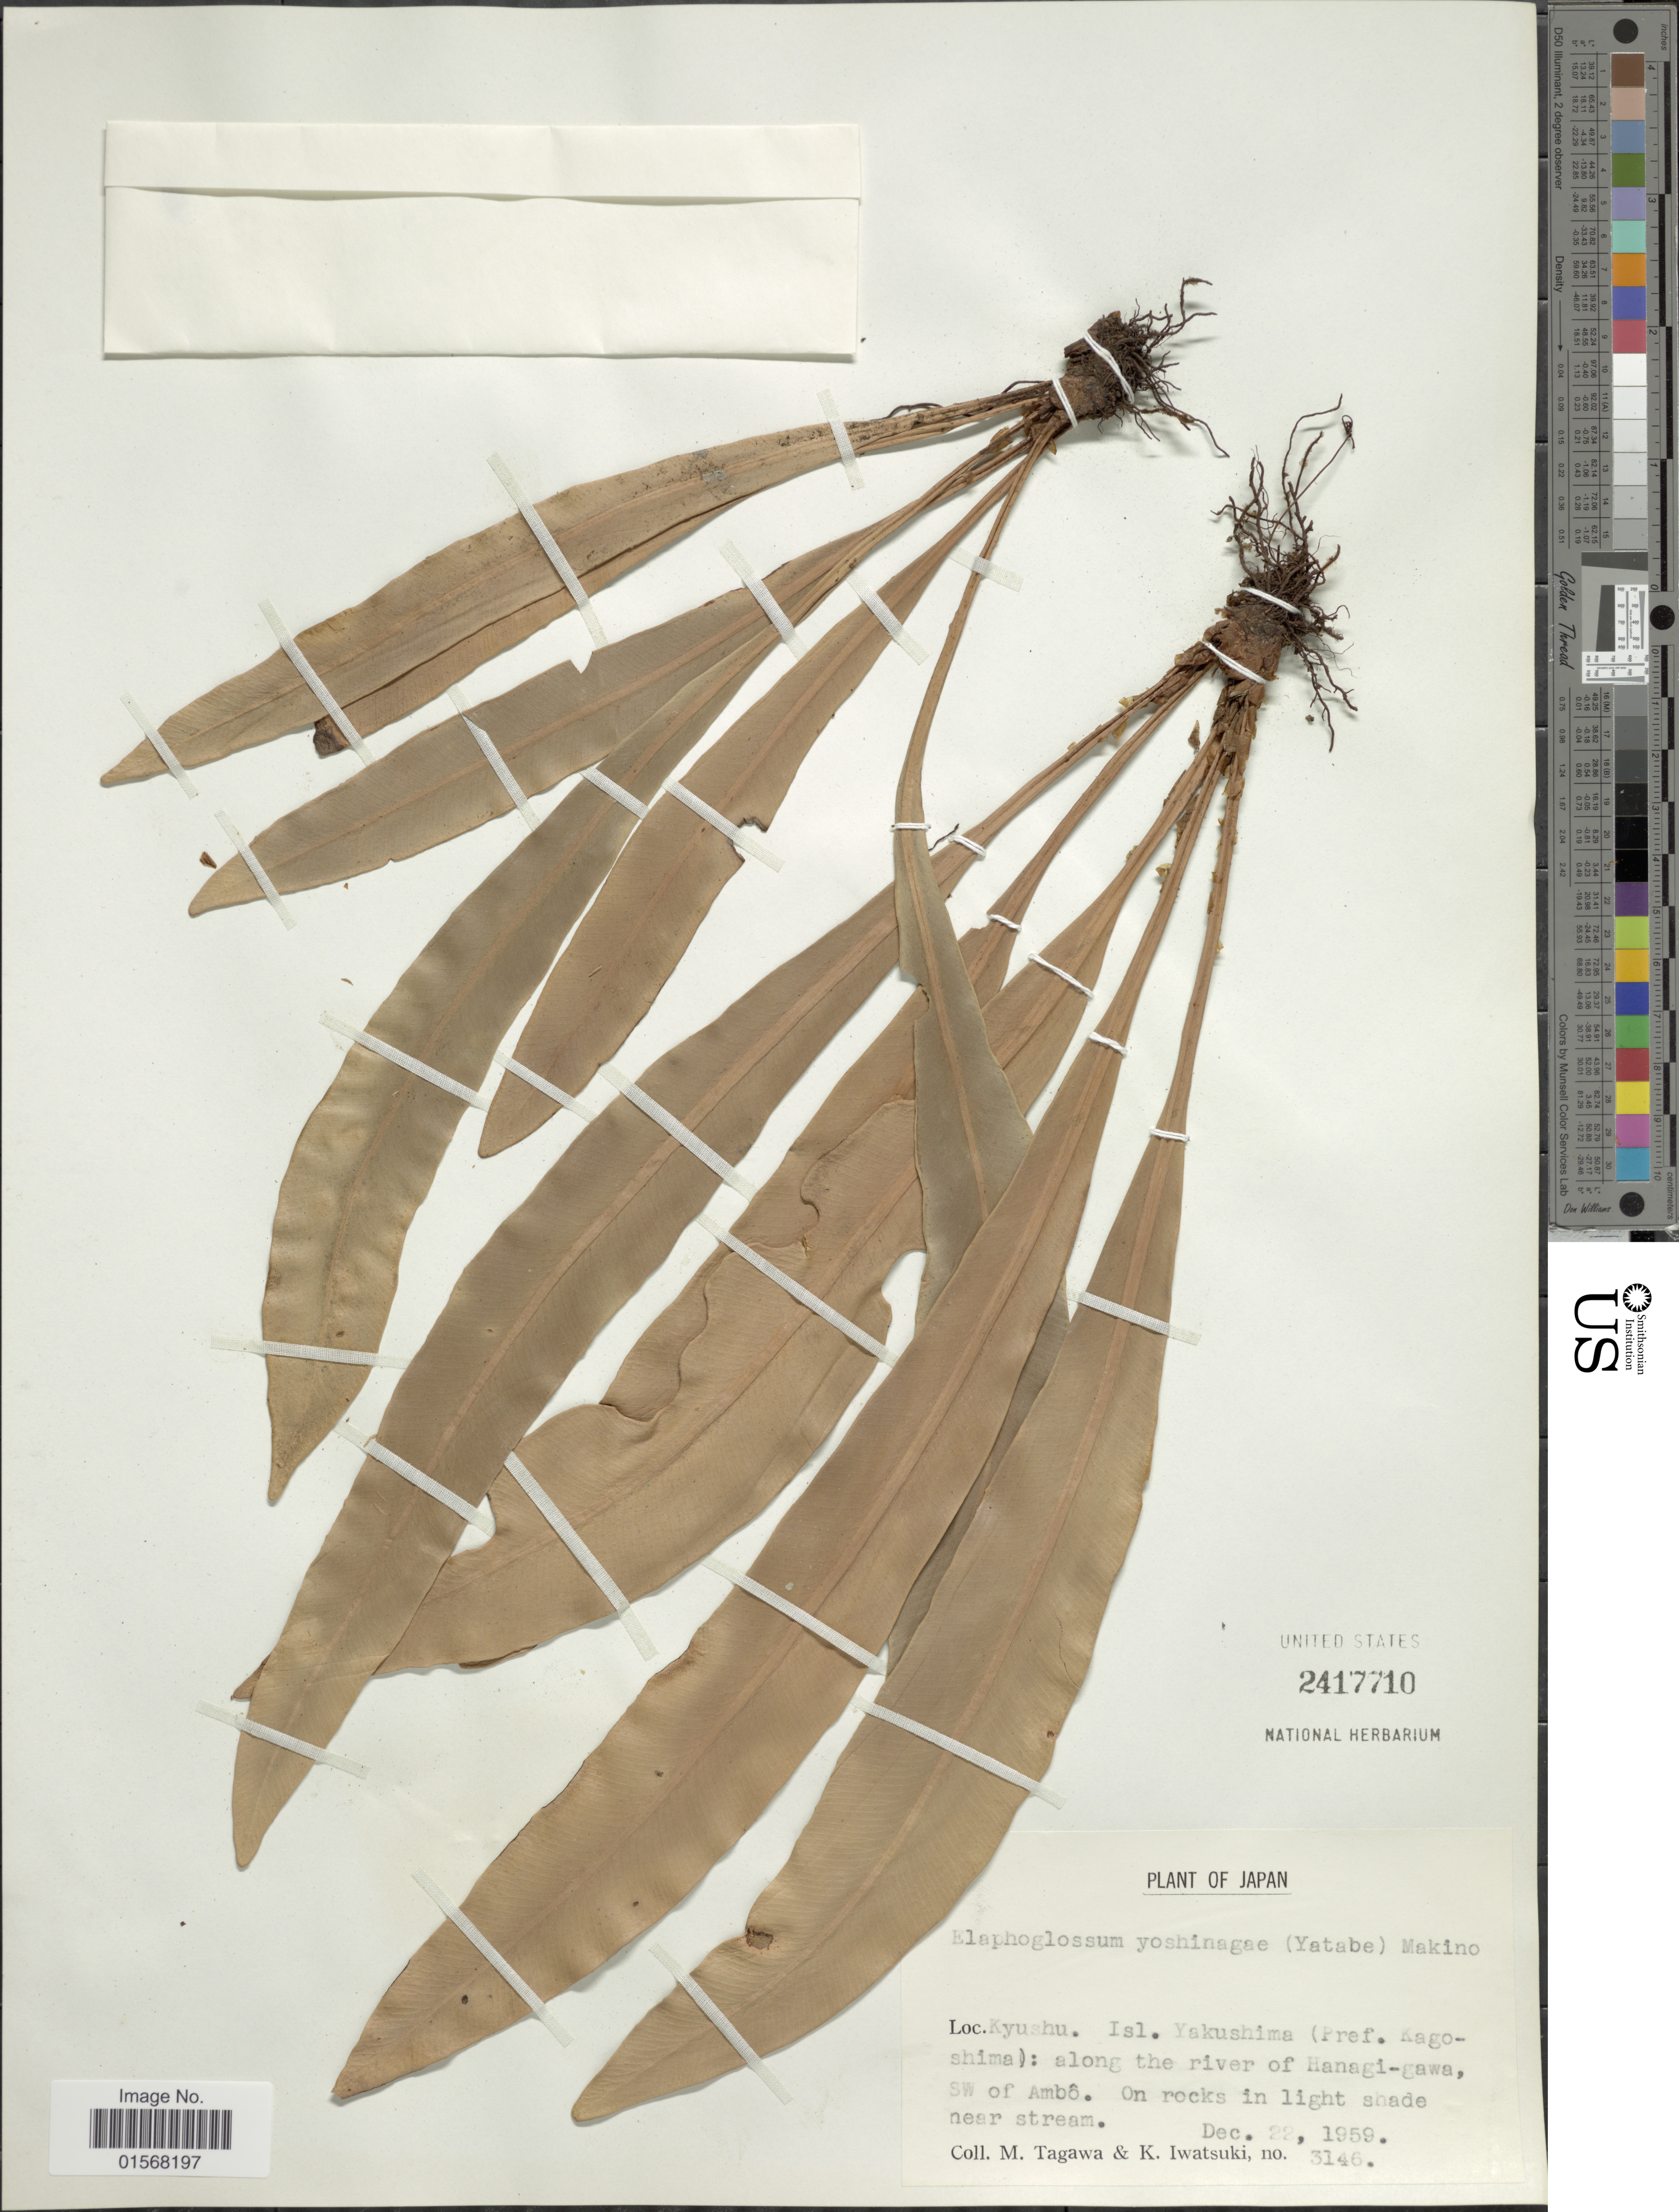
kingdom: Plantae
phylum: Tracheophyta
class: Polypodiopsida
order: Polypodiales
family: Dryopteridaceae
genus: Elaphoglossum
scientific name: Elaphoglossum yoshinagae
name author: (Yatabe) Makino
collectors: M. Tagawa & K. Iwatsuki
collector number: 3146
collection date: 1959-12-22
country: Japan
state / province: Kagosima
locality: Kyushu, Isl. Yakushima (Pref. Kagoshima); along the river of Hanagi-gawa, SW of Ambo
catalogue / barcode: US 2417710